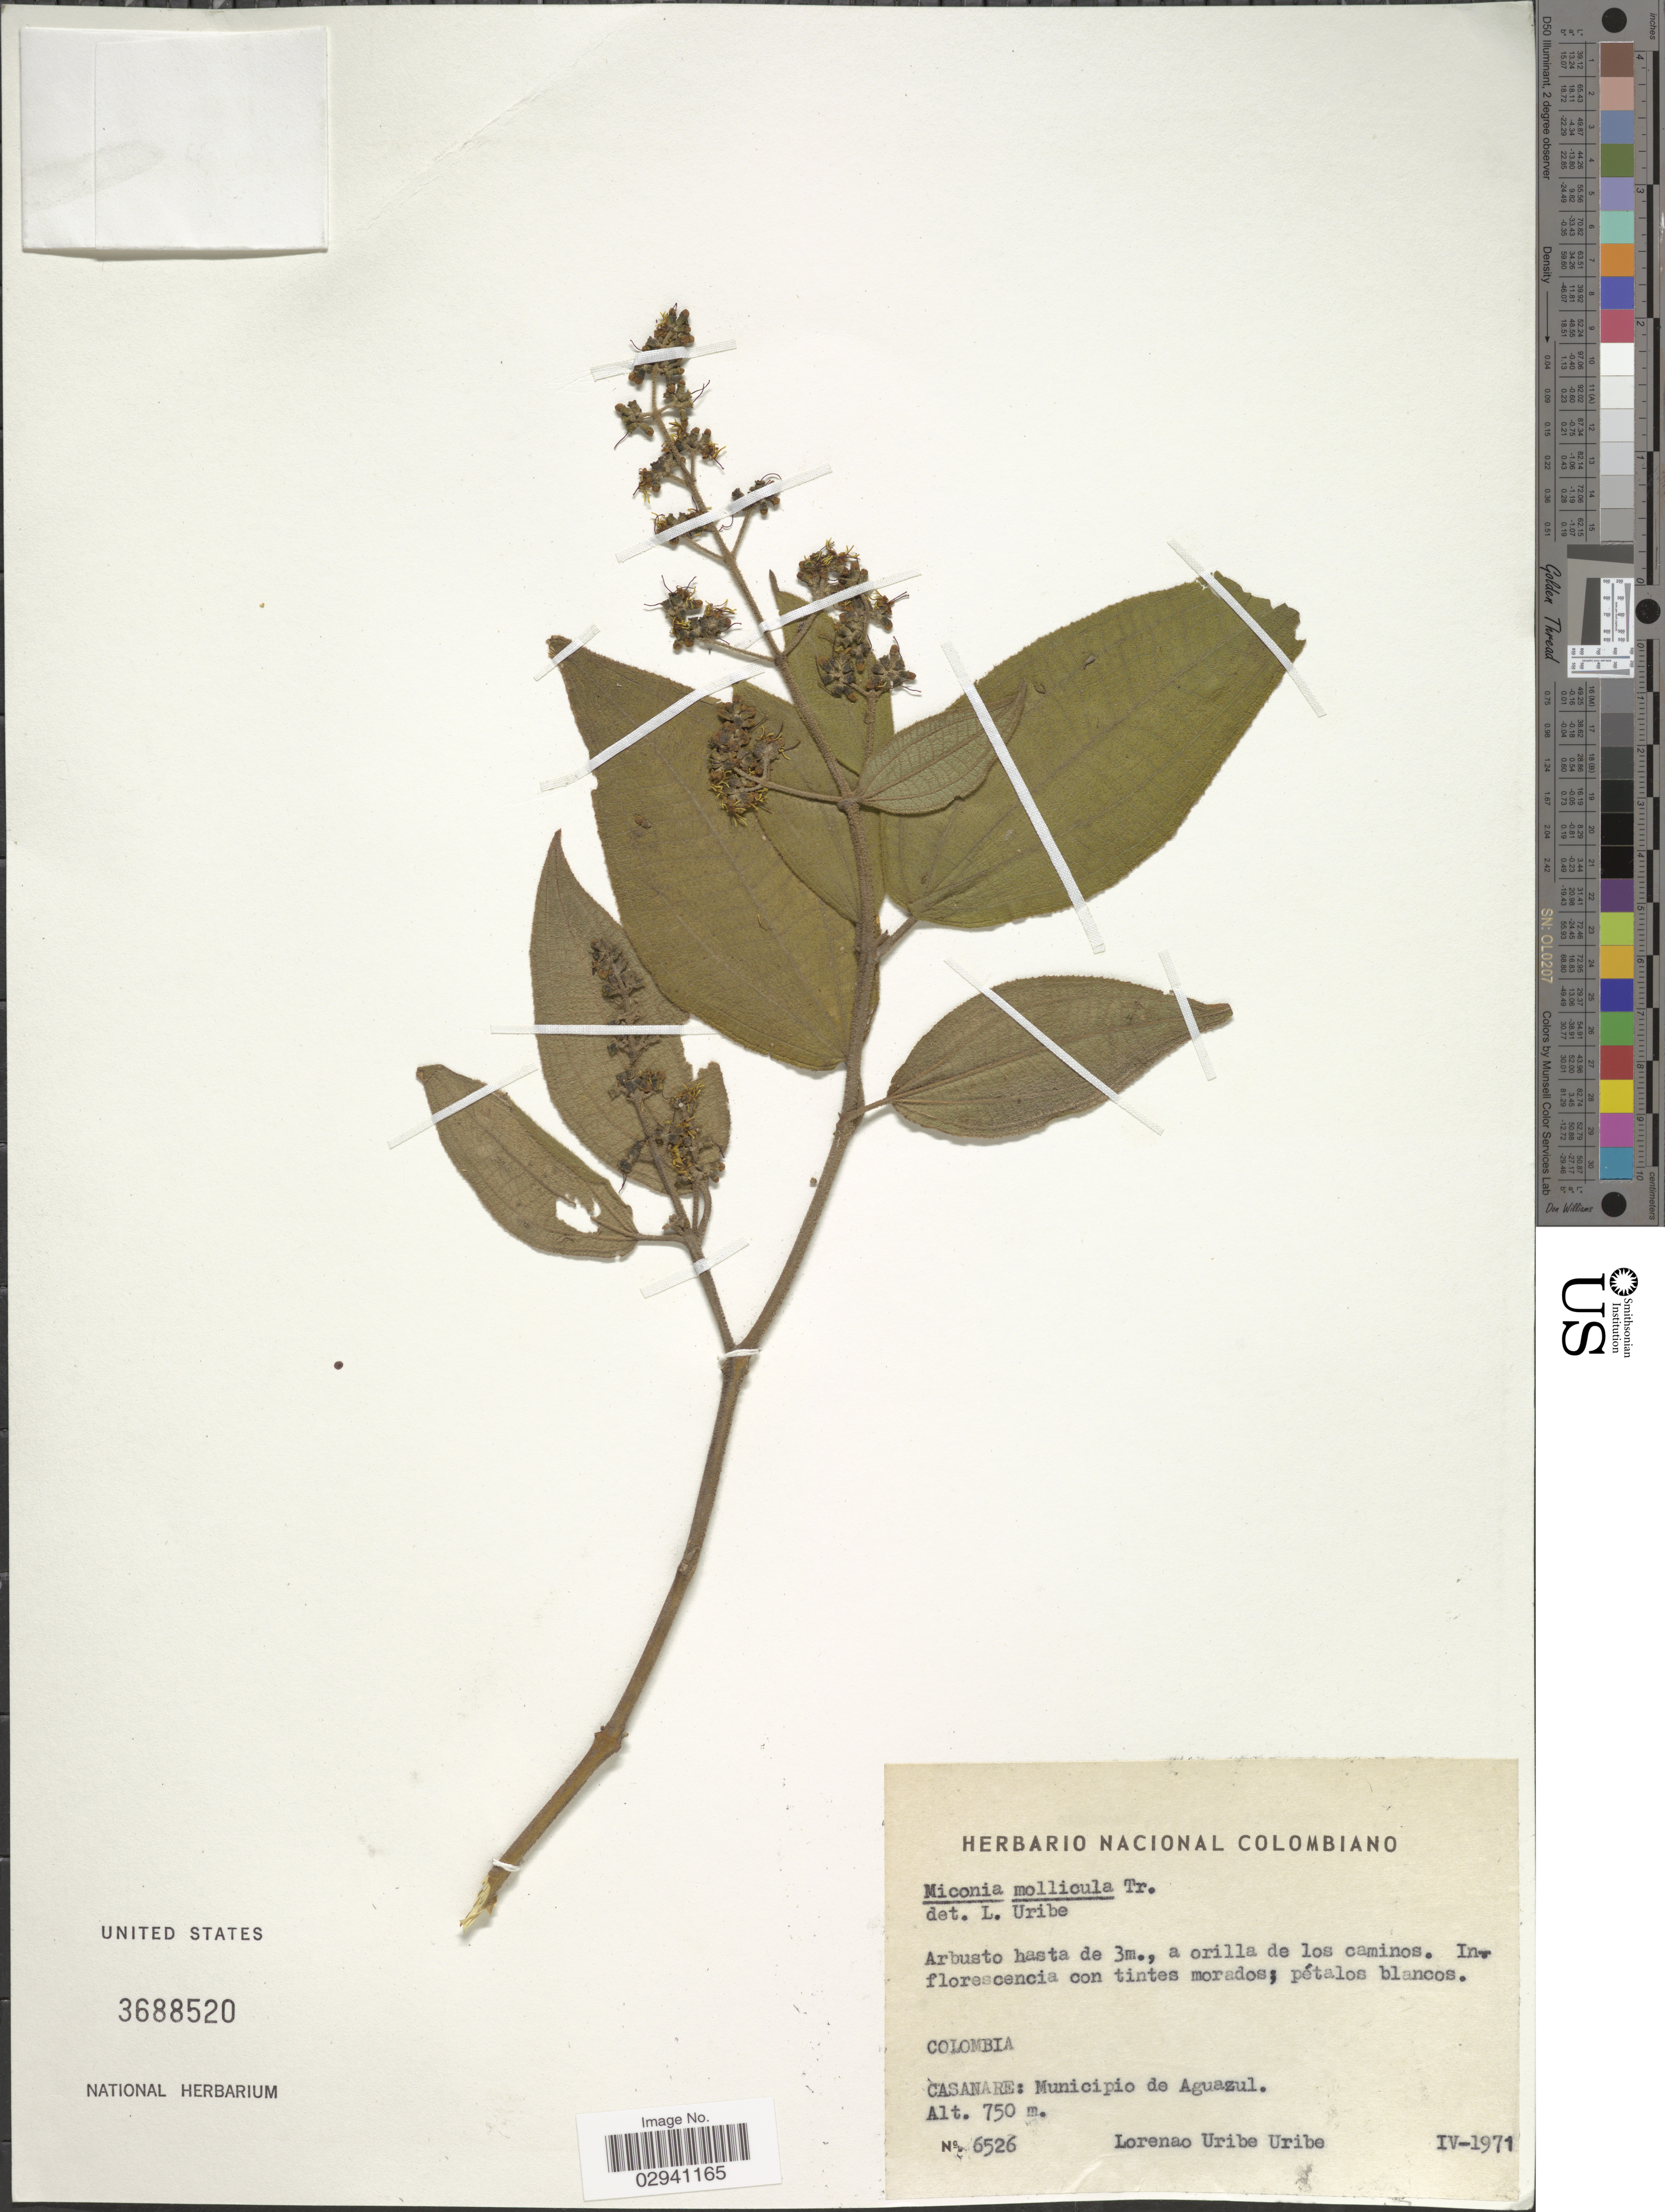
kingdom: Plantae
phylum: Tracheophyta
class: Magnoliopsida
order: Myrtales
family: Melastomataceae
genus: Miconia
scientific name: Miconia mollicula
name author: Triana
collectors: L. Uribe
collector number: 6526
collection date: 1971-04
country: Colombia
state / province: Casanare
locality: Casanare: Municipio de Aguazul.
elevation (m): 750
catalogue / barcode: US 3688520